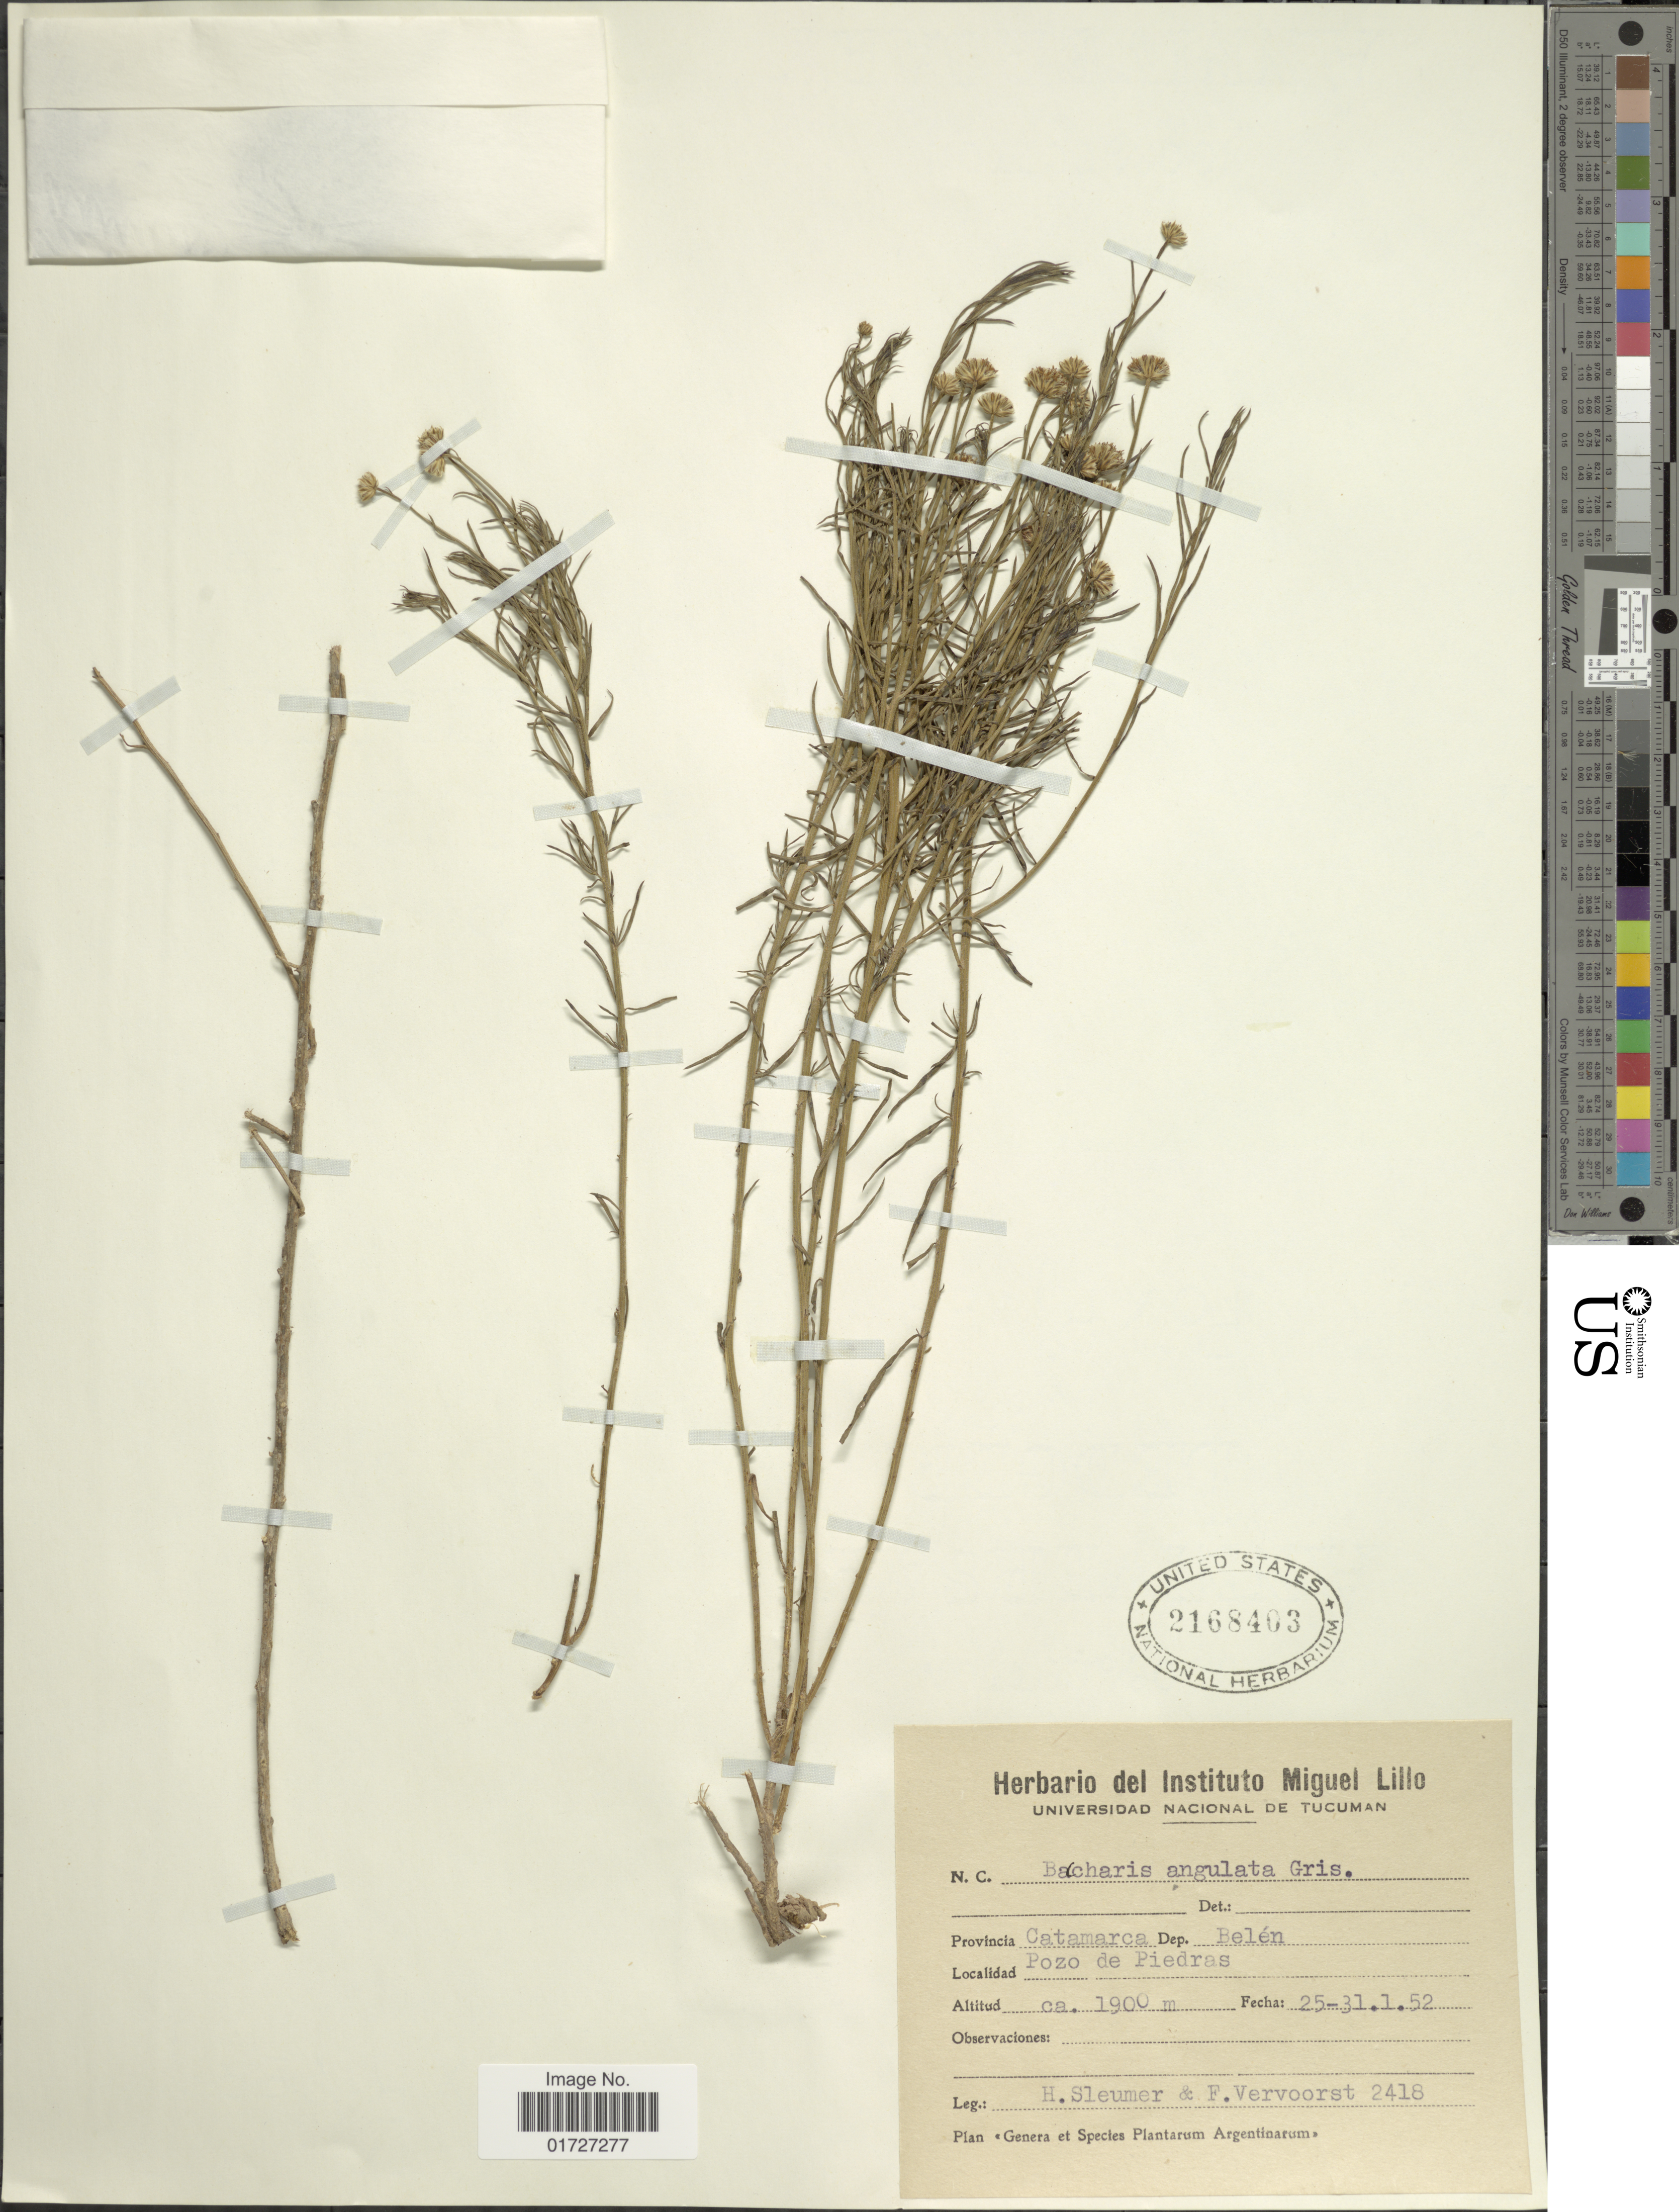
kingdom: Plantae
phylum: Tracheophyta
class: Magnoliopsida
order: Asterales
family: Asteraceae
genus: Baccharis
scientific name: Baccharis darwinii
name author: Hook. & Arn.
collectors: H. O. Sleumer & F. Vervoorst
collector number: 2418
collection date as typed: Transcribed d/m/y: 25/1/52 to 31/1/52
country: Argentina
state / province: Catamarca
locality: Dep. Belen, Pozo de Piedras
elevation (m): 1900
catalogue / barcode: US 2168403